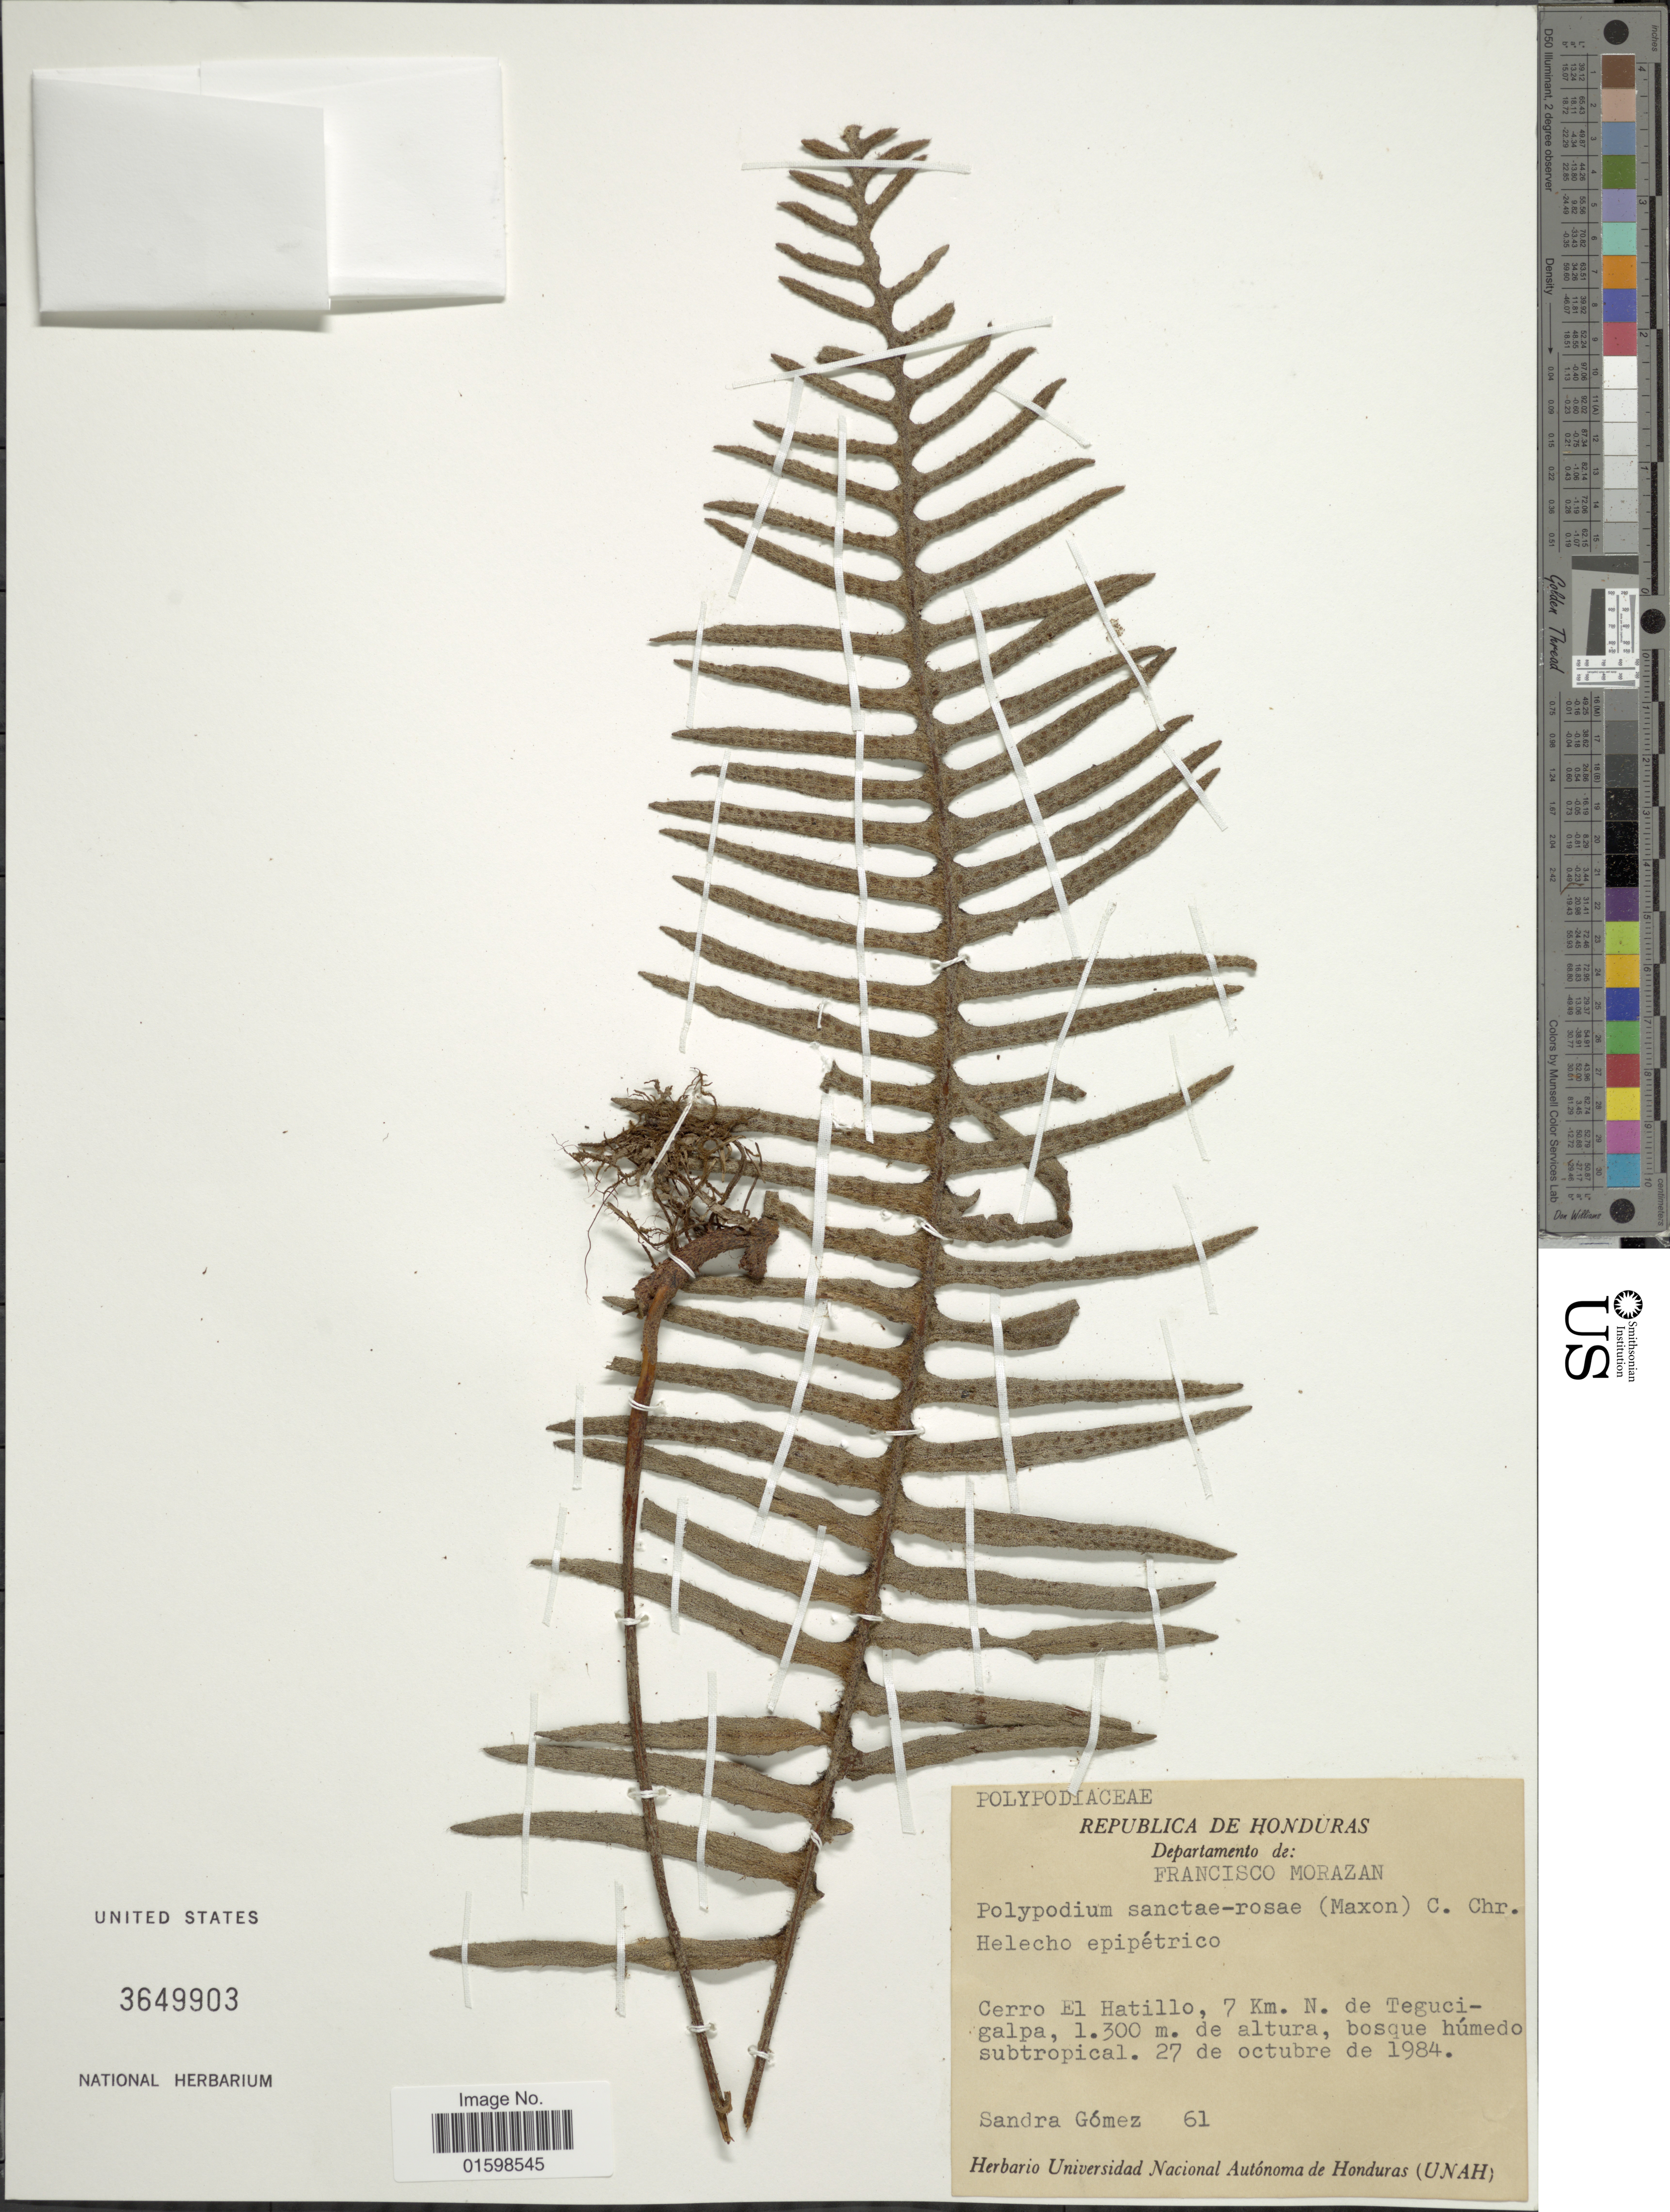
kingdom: Plantae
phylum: Tracheophyta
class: Polypodiopsida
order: Polypodiales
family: Polypodiaceae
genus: Pleopeltis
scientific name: Pleopeltis sanctae-rosae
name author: (Maxon) A.R. Sm. & Tejero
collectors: S. Gomez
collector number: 61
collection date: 1984-10-27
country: Honduras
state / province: Fco. Morazán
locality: Republica de Honduras, Departamento de: francisco Morazan, Cerro El Hatillo, 7 km. N. de Tegucigalpa, bosque húmedo subtropical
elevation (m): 1300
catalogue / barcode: US 3649903